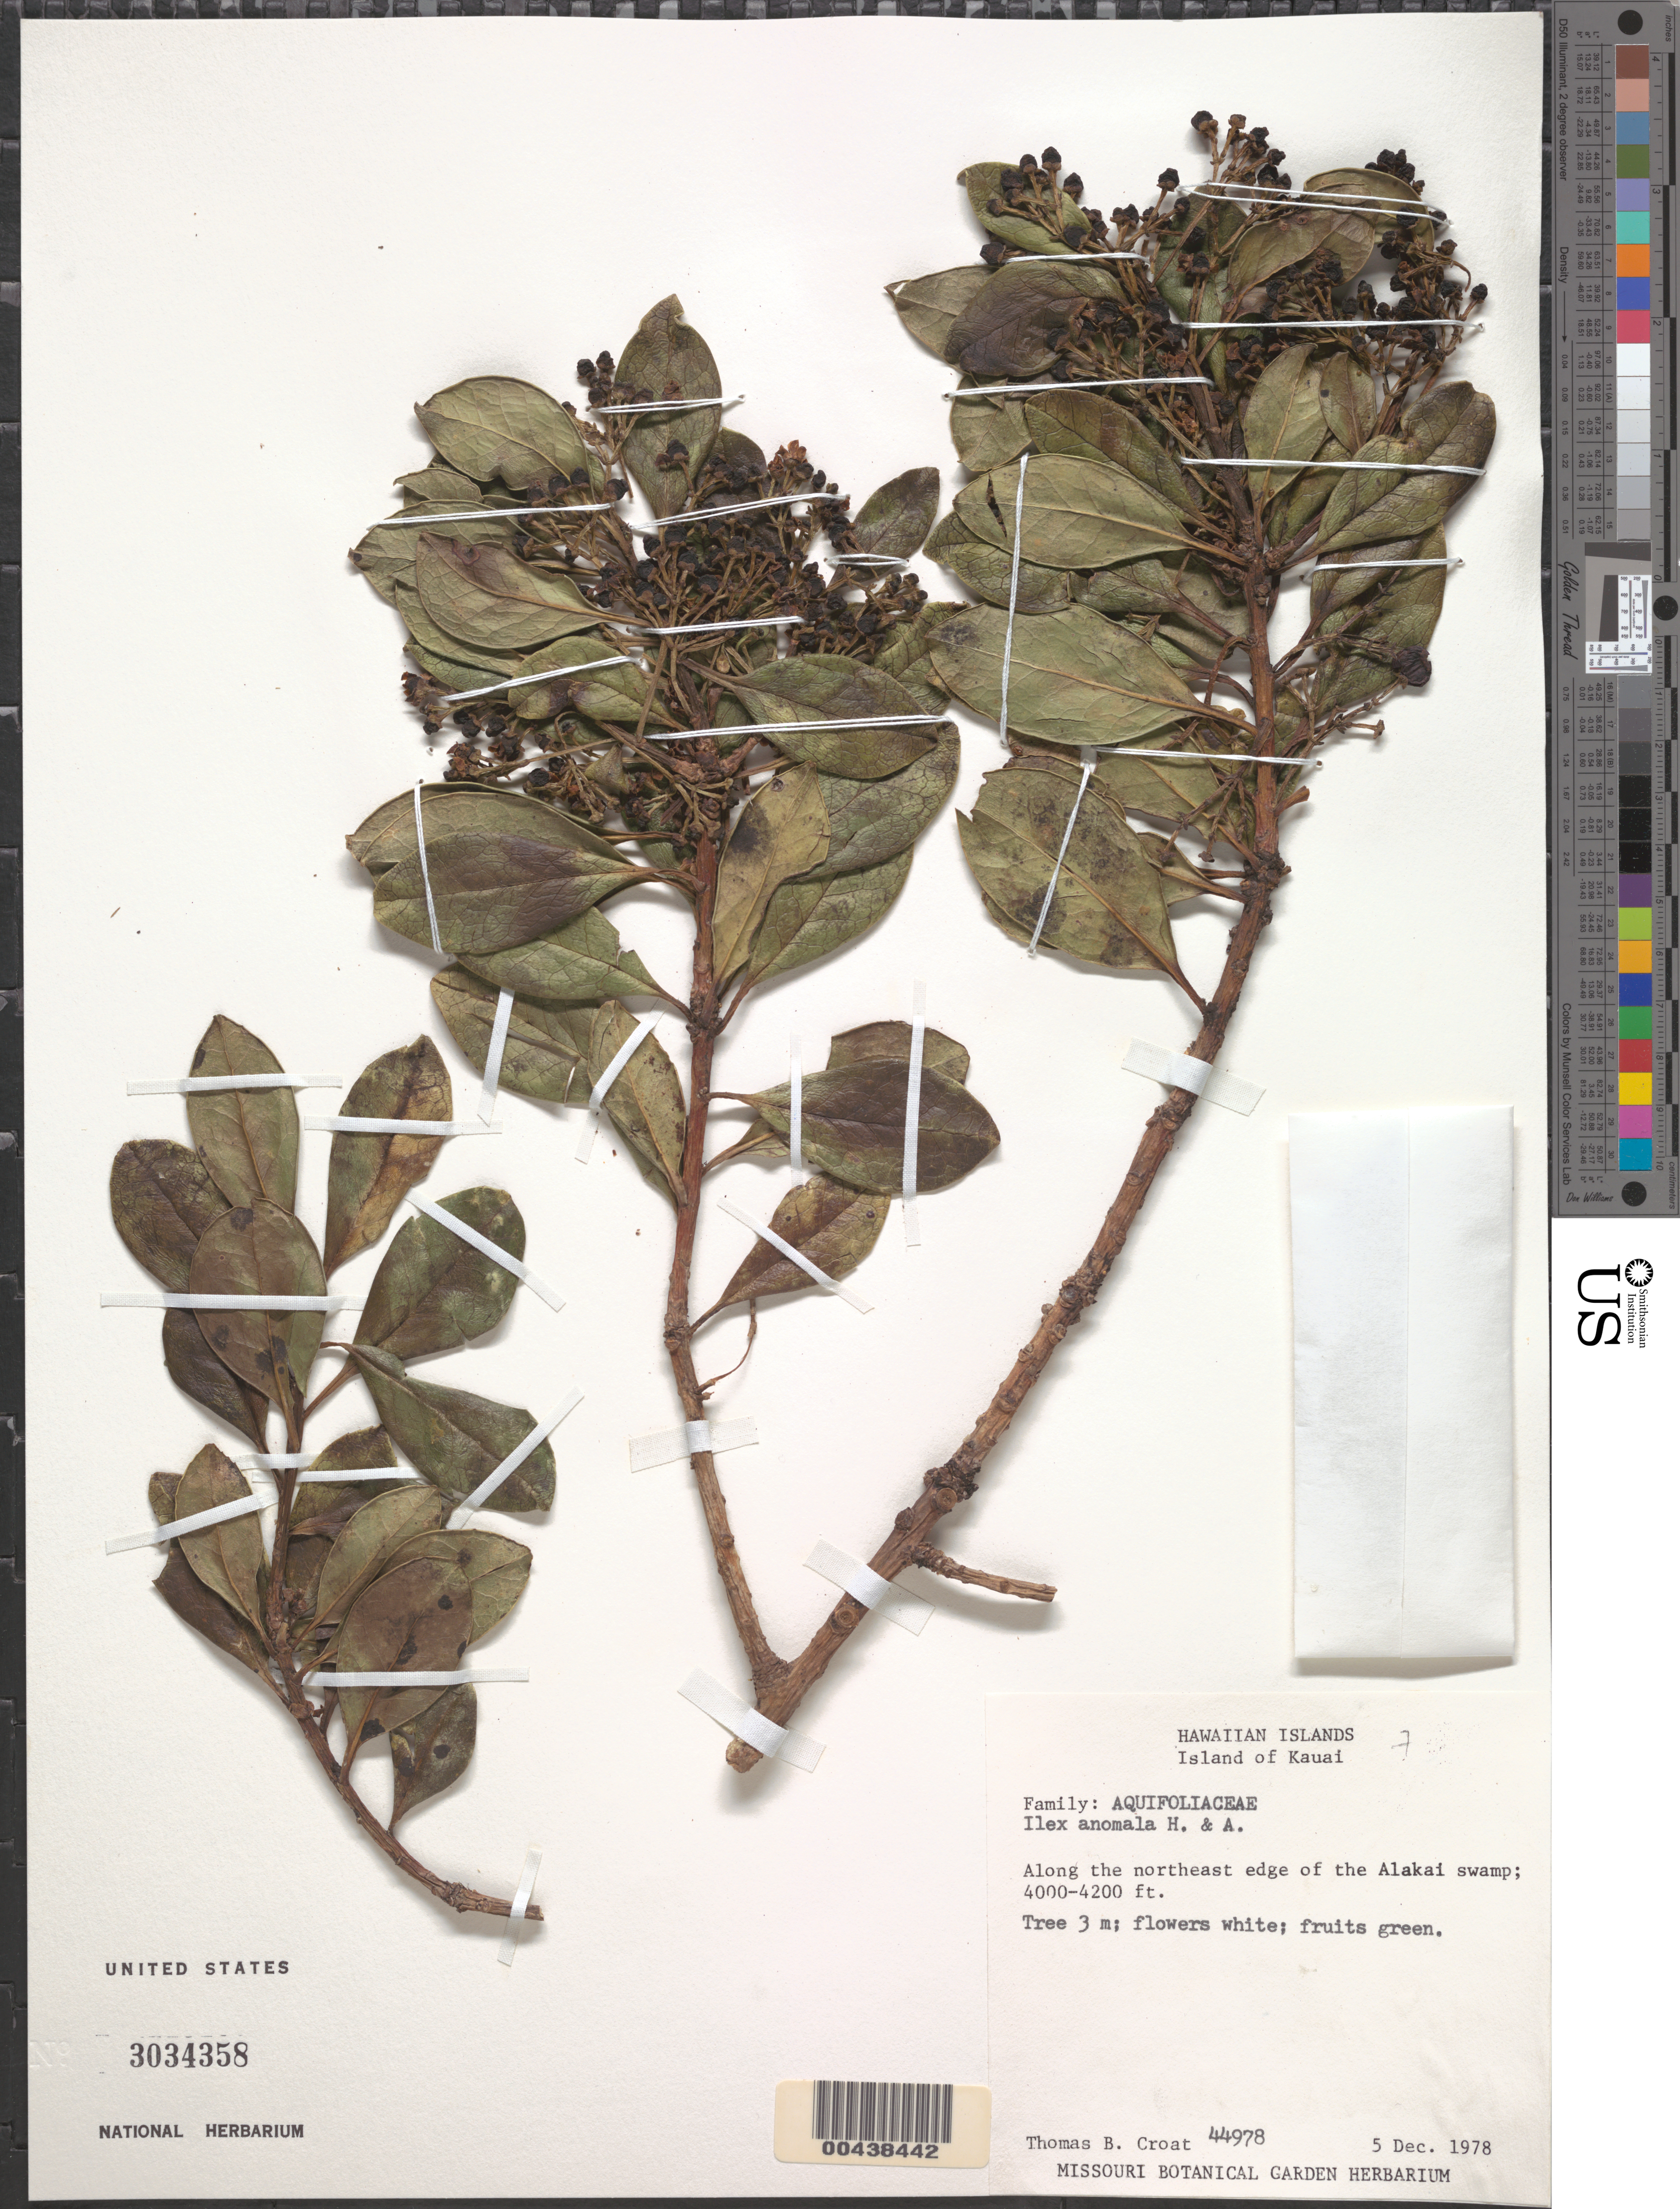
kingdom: Plantae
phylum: Tracheophyta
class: Magnoliopsida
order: Aquifoliales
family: Aquifoliaceae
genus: Ilex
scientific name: Ilex anomala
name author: Hook. & Arn.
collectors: T. B. Croat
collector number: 44978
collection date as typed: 5 Dec 1978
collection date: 1978-12-05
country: United States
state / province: Hawaii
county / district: Kauai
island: Kaua'i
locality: Along the NE edge of the Alakai swamp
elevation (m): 1219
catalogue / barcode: US 3034358